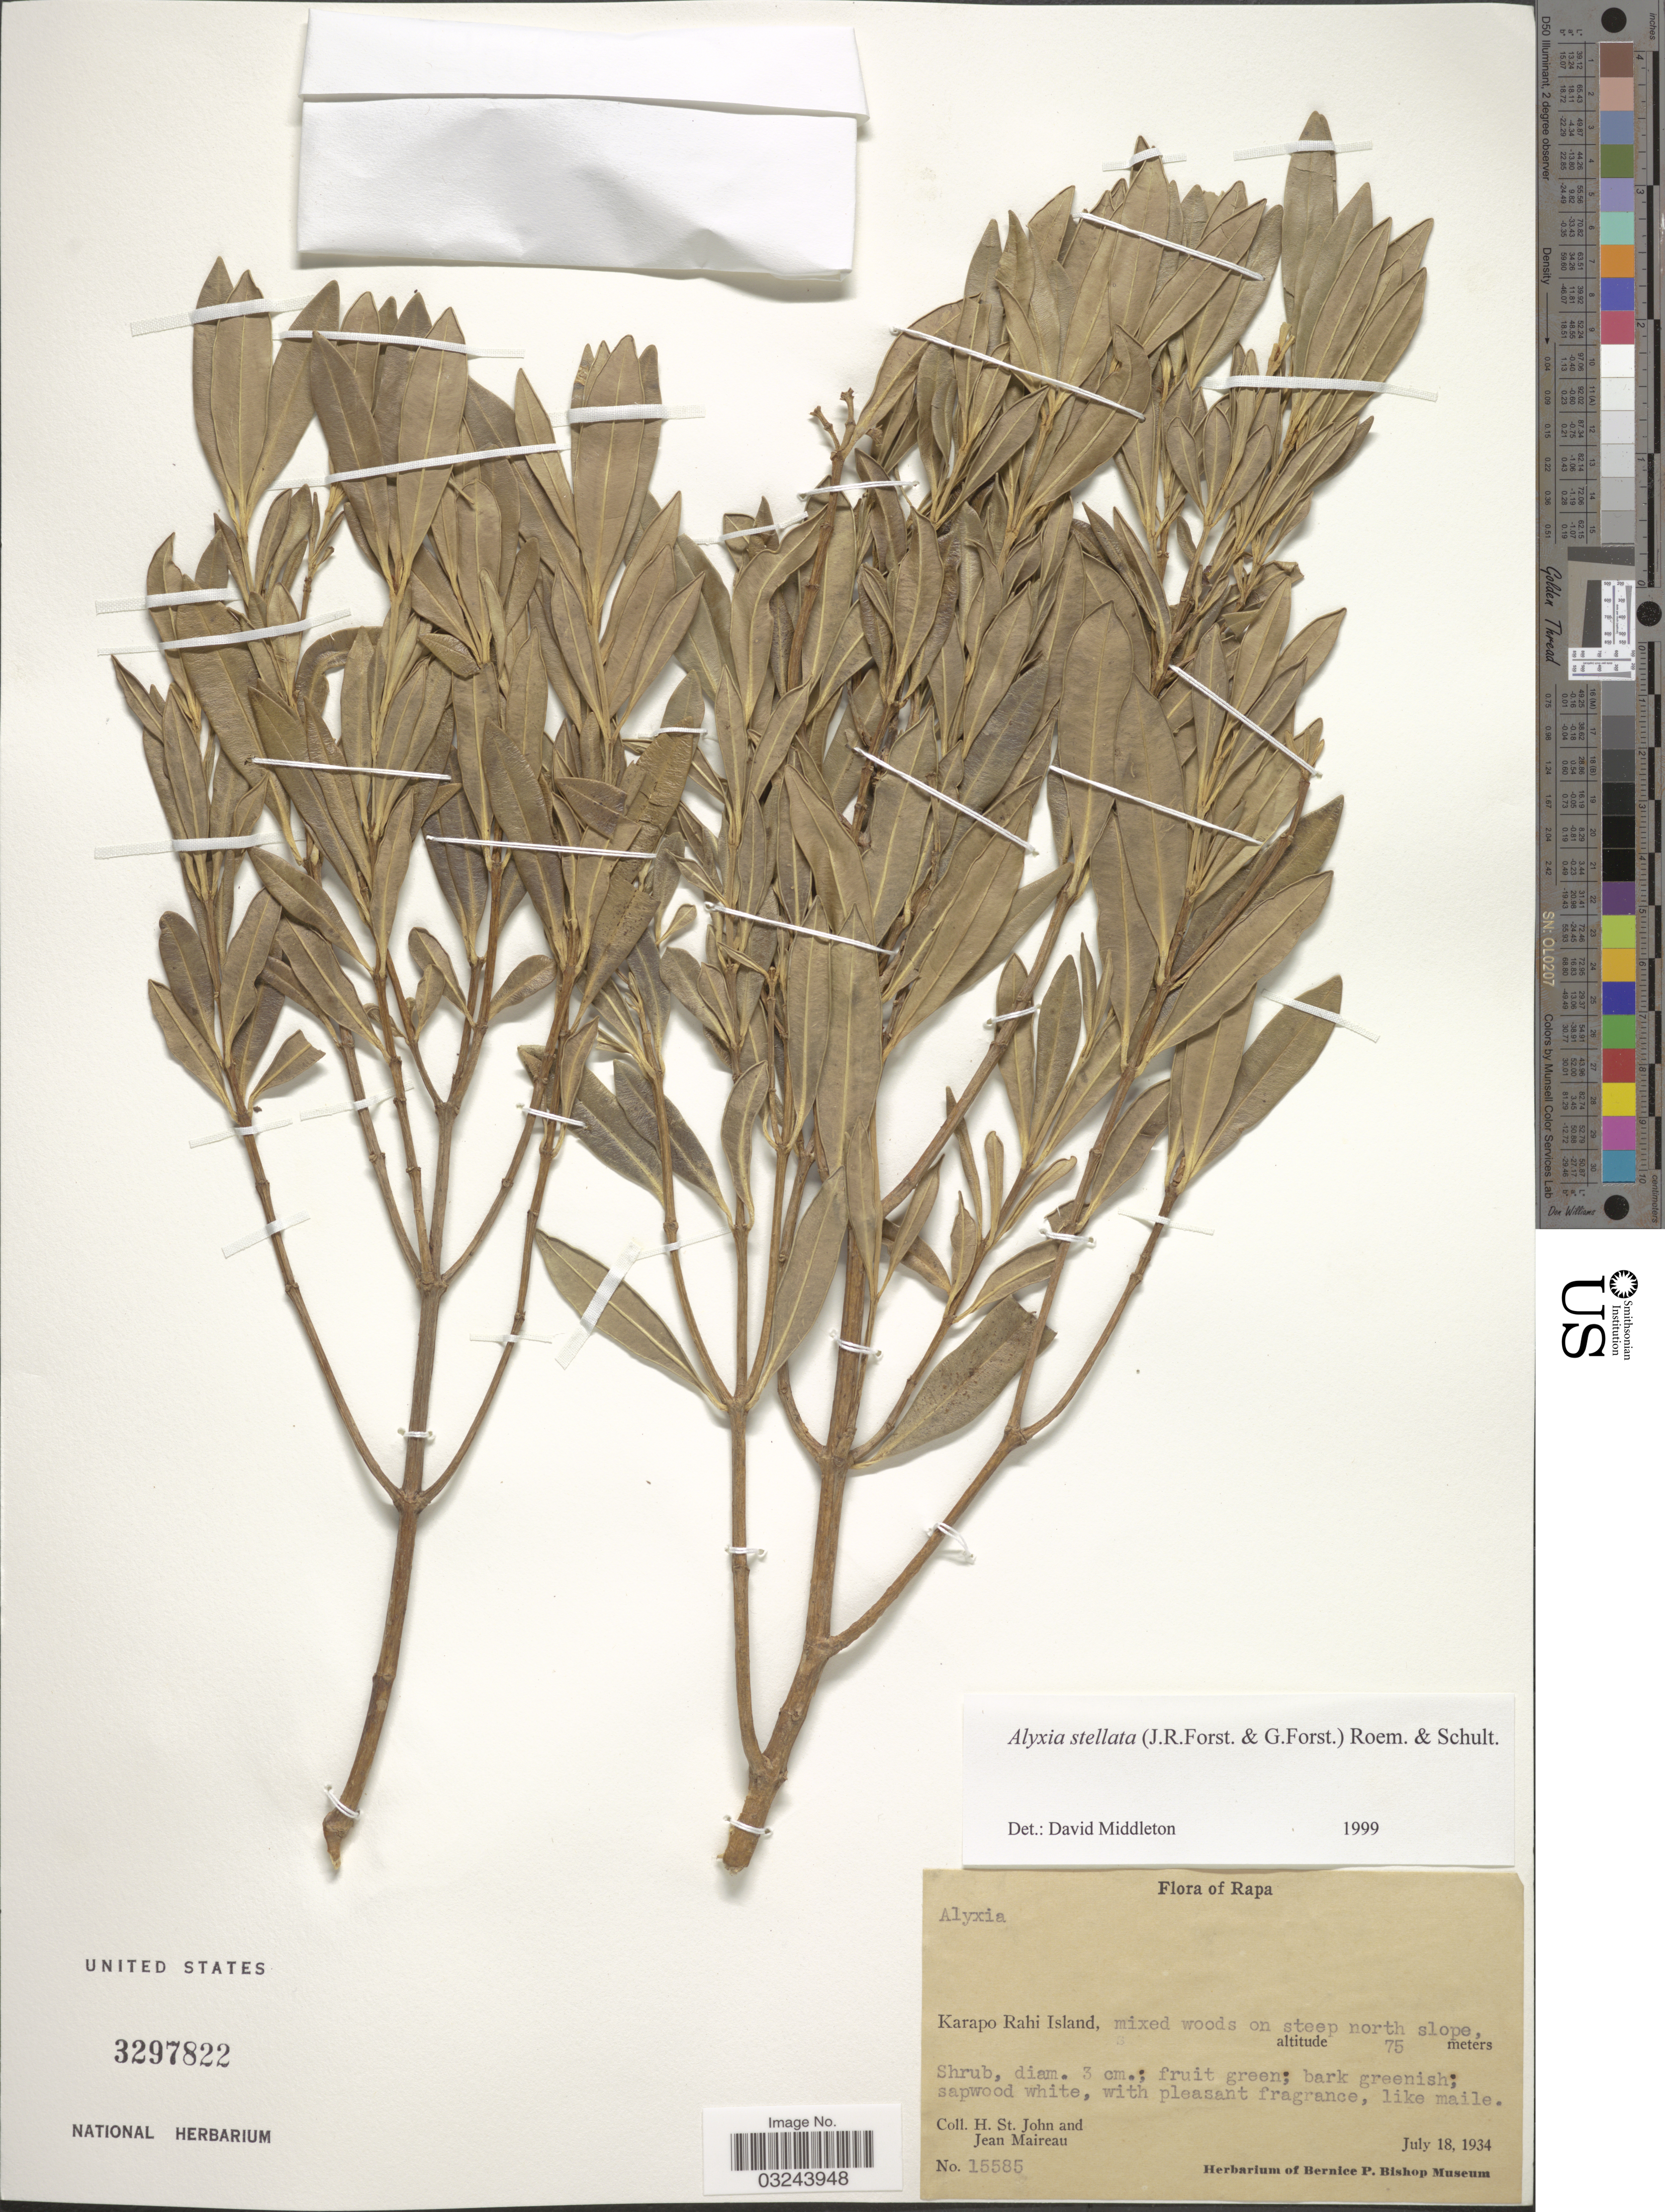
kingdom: Plantae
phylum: Tracheophyta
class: Magnoliopsida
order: Gentianales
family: Apocynaceae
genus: Alyxia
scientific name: Alyxia stellata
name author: (J.R. Forst. & G. Forst.) Roem. & Schult.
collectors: H. St. John & J. Maireau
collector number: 15585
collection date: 1934-07-18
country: French Polynesia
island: Rapa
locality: Rapa. Karapo Rahi Island.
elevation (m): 75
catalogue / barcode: US 3297822